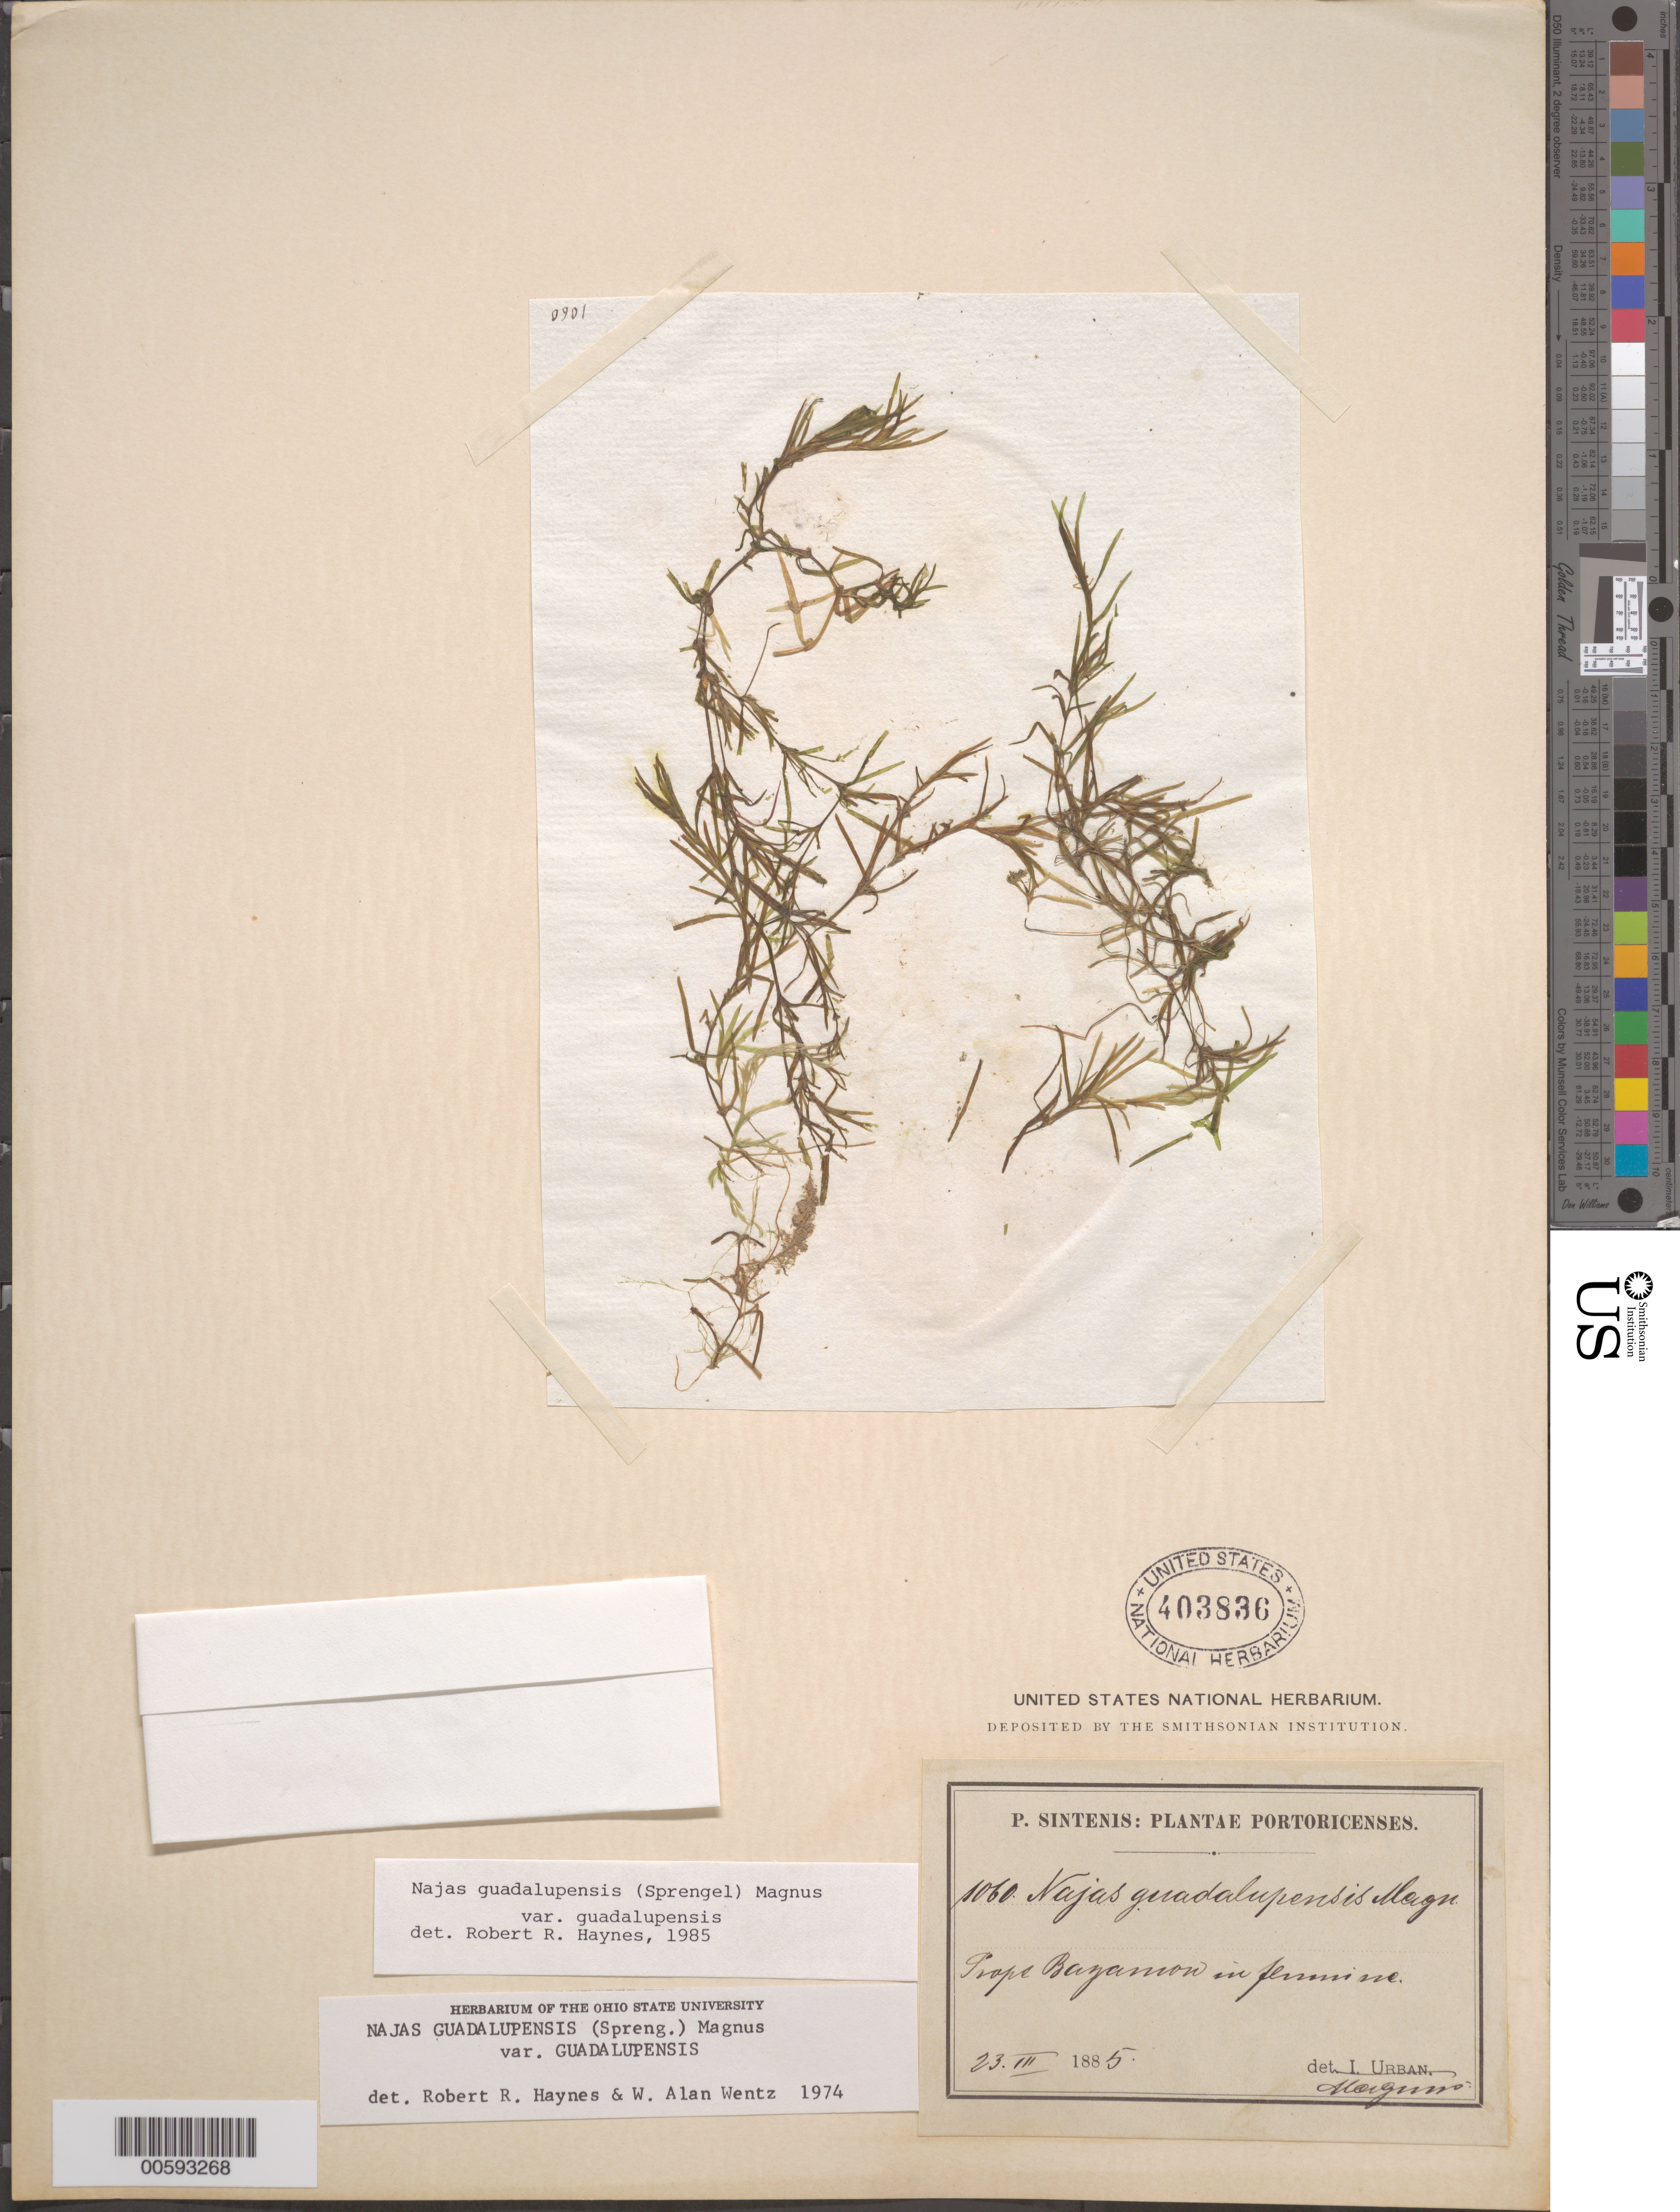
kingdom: Plantae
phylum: Tracheophyta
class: Liliopsida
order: Alismatales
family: Hydrocharitaceae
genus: Najas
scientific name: Najas guadalupensis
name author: (Spreng.) Magnus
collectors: P. Sintenis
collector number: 1060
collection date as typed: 23 Mar 1885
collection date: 1885-03-23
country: Puerto Rico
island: Greater Antilles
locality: Near Bazamon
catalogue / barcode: US 403836